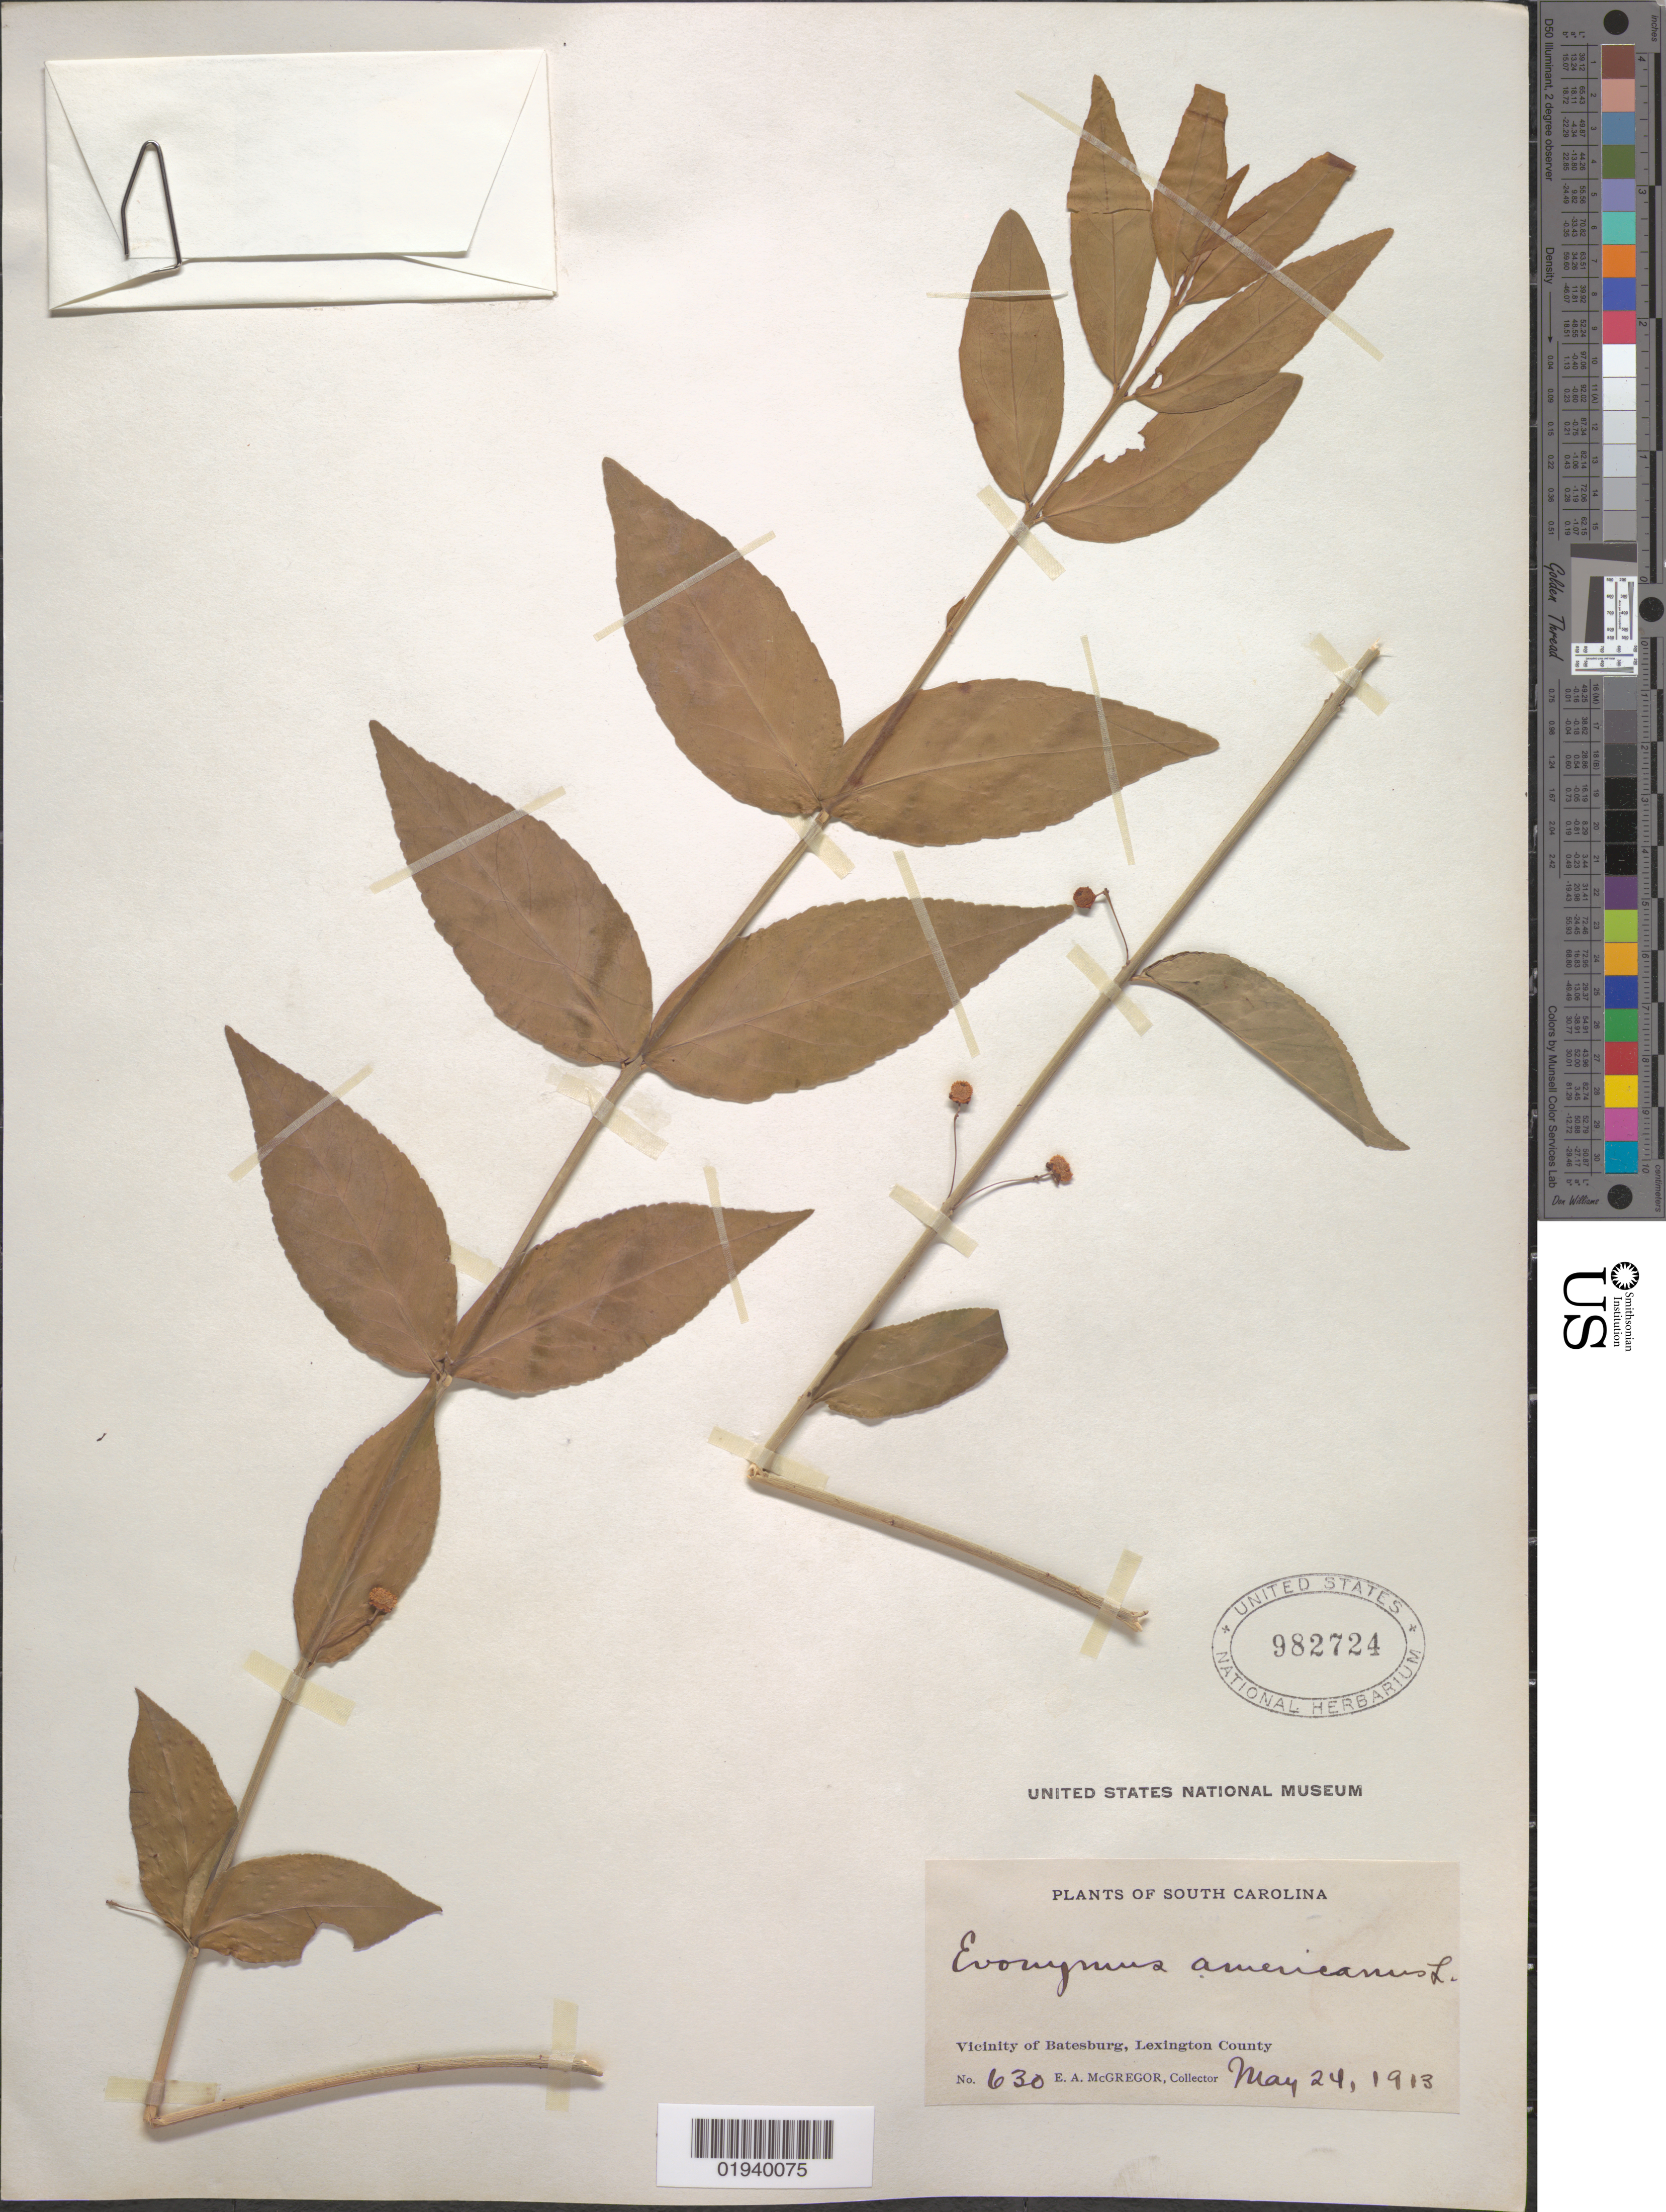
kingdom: Plantae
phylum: Tracheophyta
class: Magnoliopsida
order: Celastrales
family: Celastraceae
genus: Euonymus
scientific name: Euonymus americanus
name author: L.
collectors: E. A. McGregor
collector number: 630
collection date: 1913-05-24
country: United States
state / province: South Carolina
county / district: Lexington County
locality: Batesburg, vicinity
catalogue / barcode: US 982724